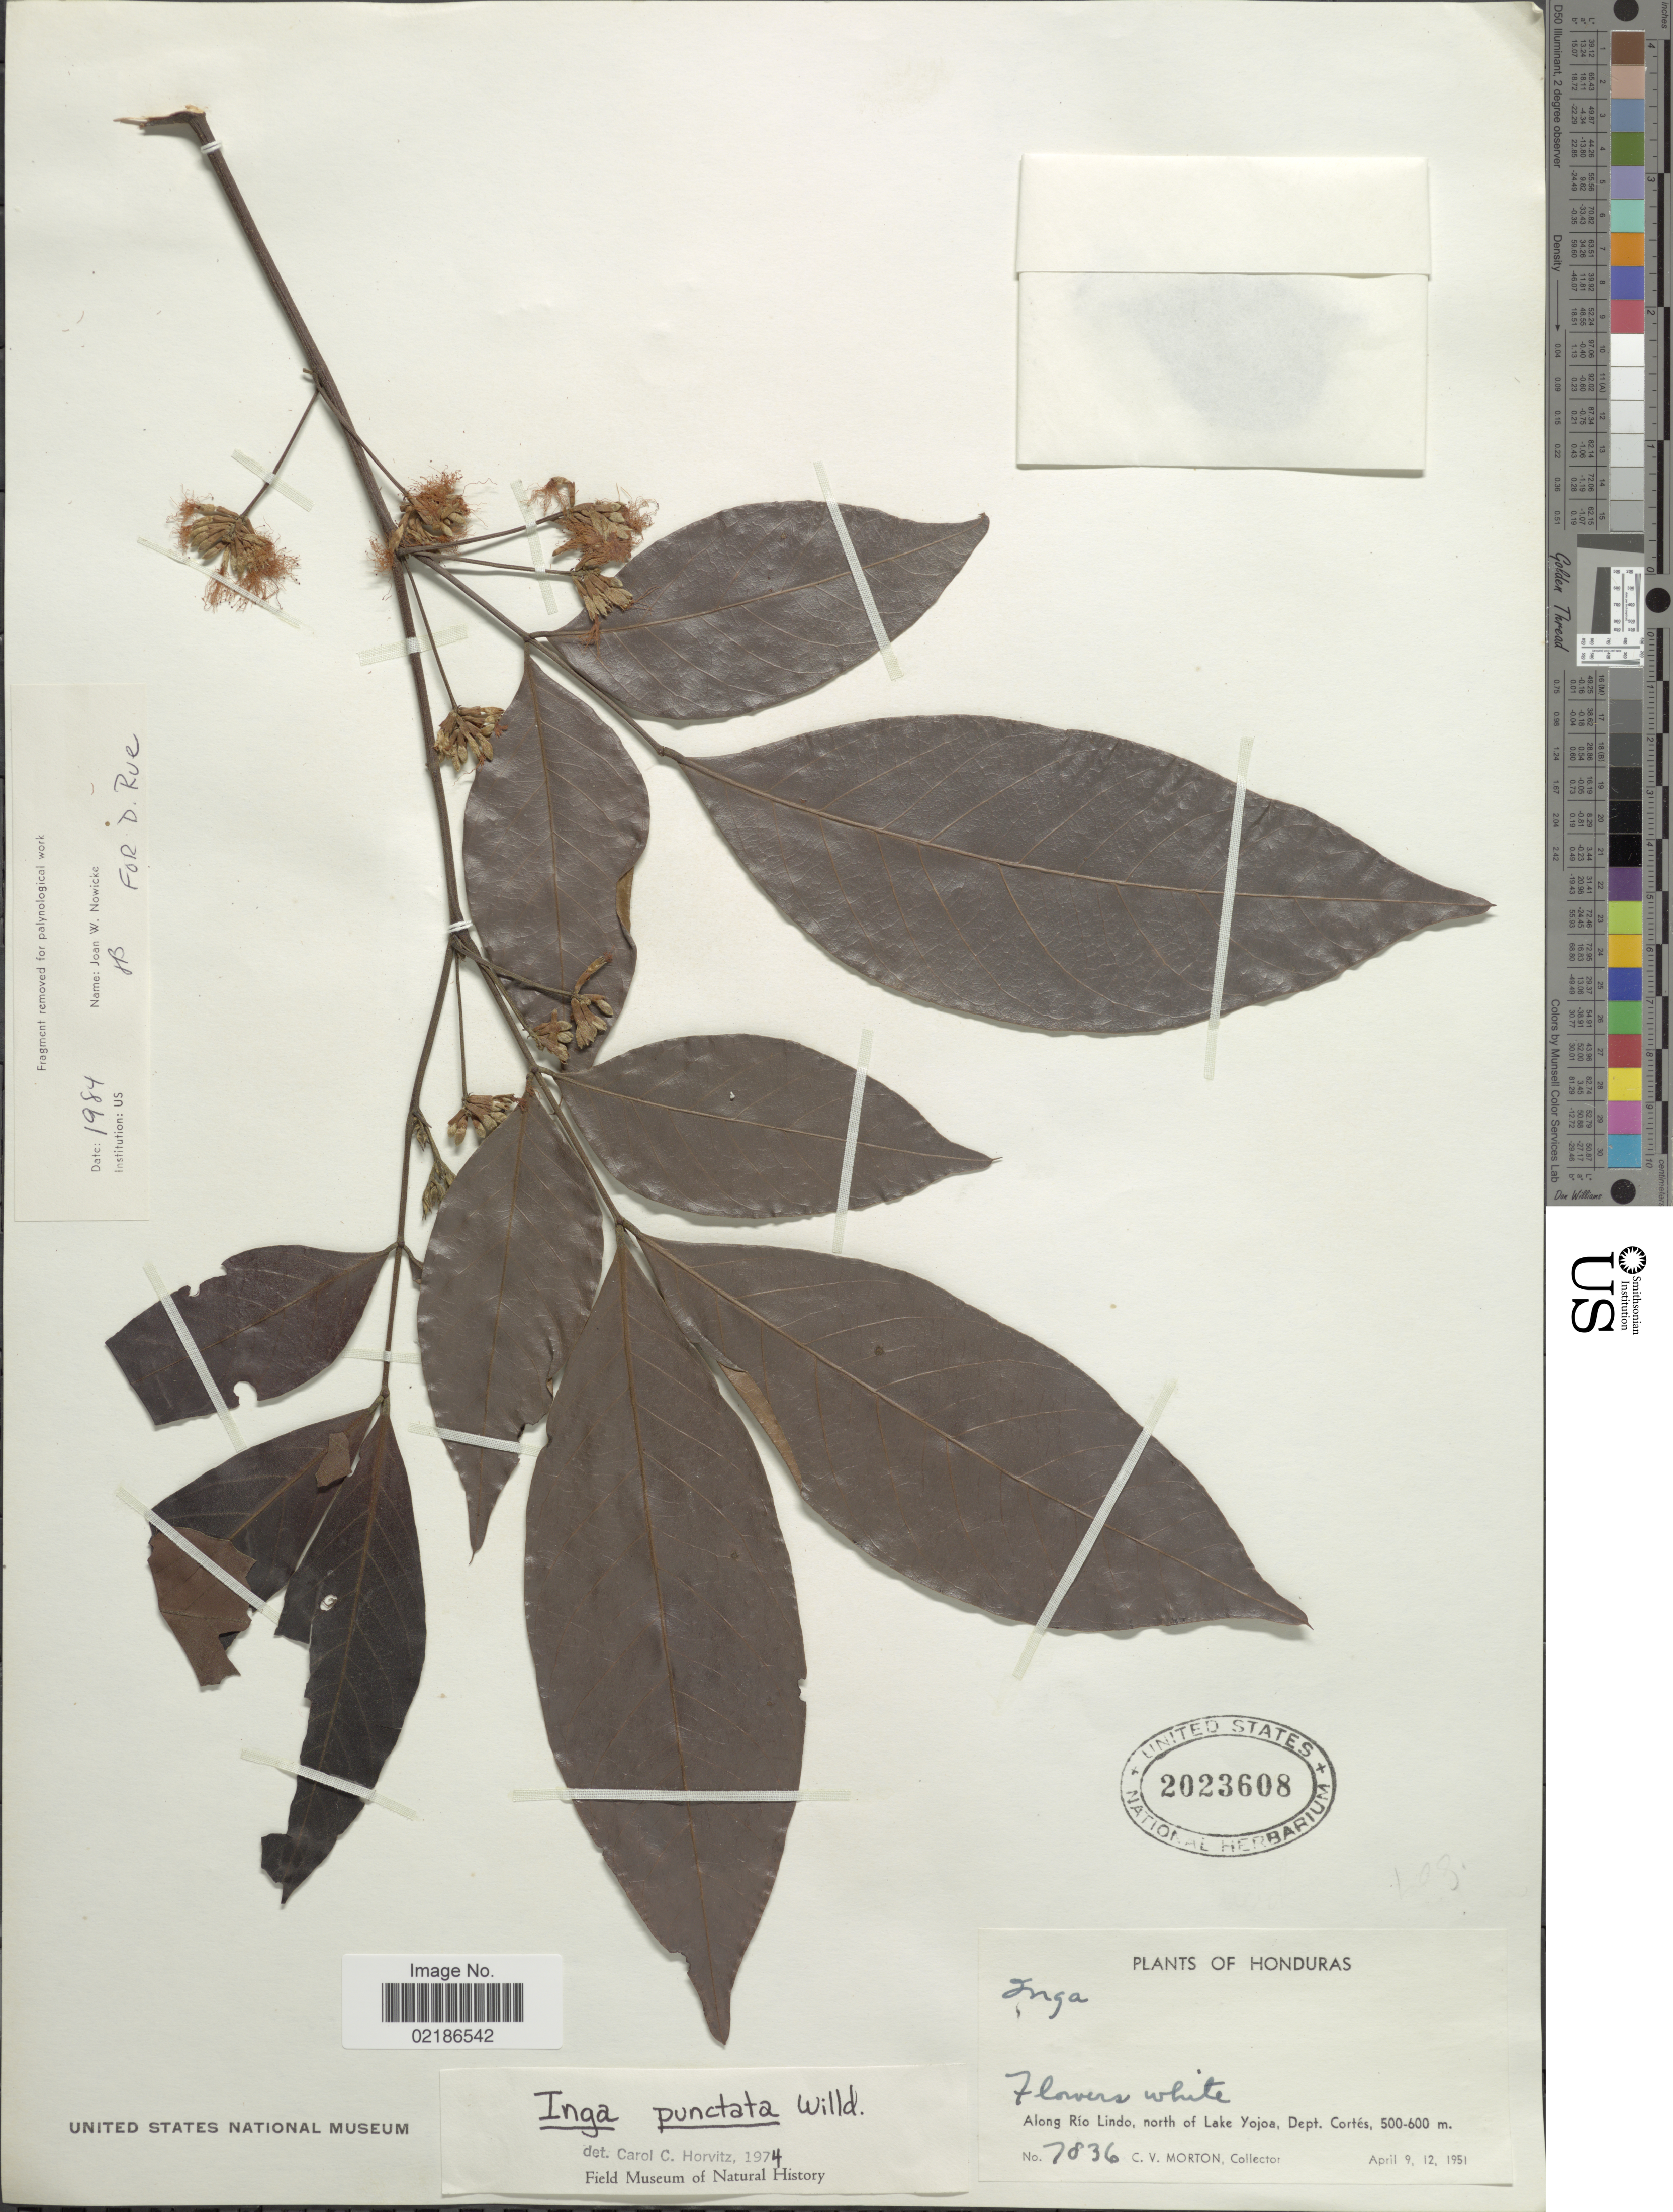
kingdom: Plantae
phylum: Tracheophyta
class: Magnoliopsida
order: Fabales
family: Fabaceae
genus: Inga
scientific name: Inga punctata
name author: Willd.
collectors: C. V. Morton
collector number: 7836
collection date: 1951-04-09/1951-04-12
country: Honduras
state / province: Cortés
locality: Along Rio Lindo, north of Lake Yojoa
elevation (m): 500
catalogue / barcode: US 2023608